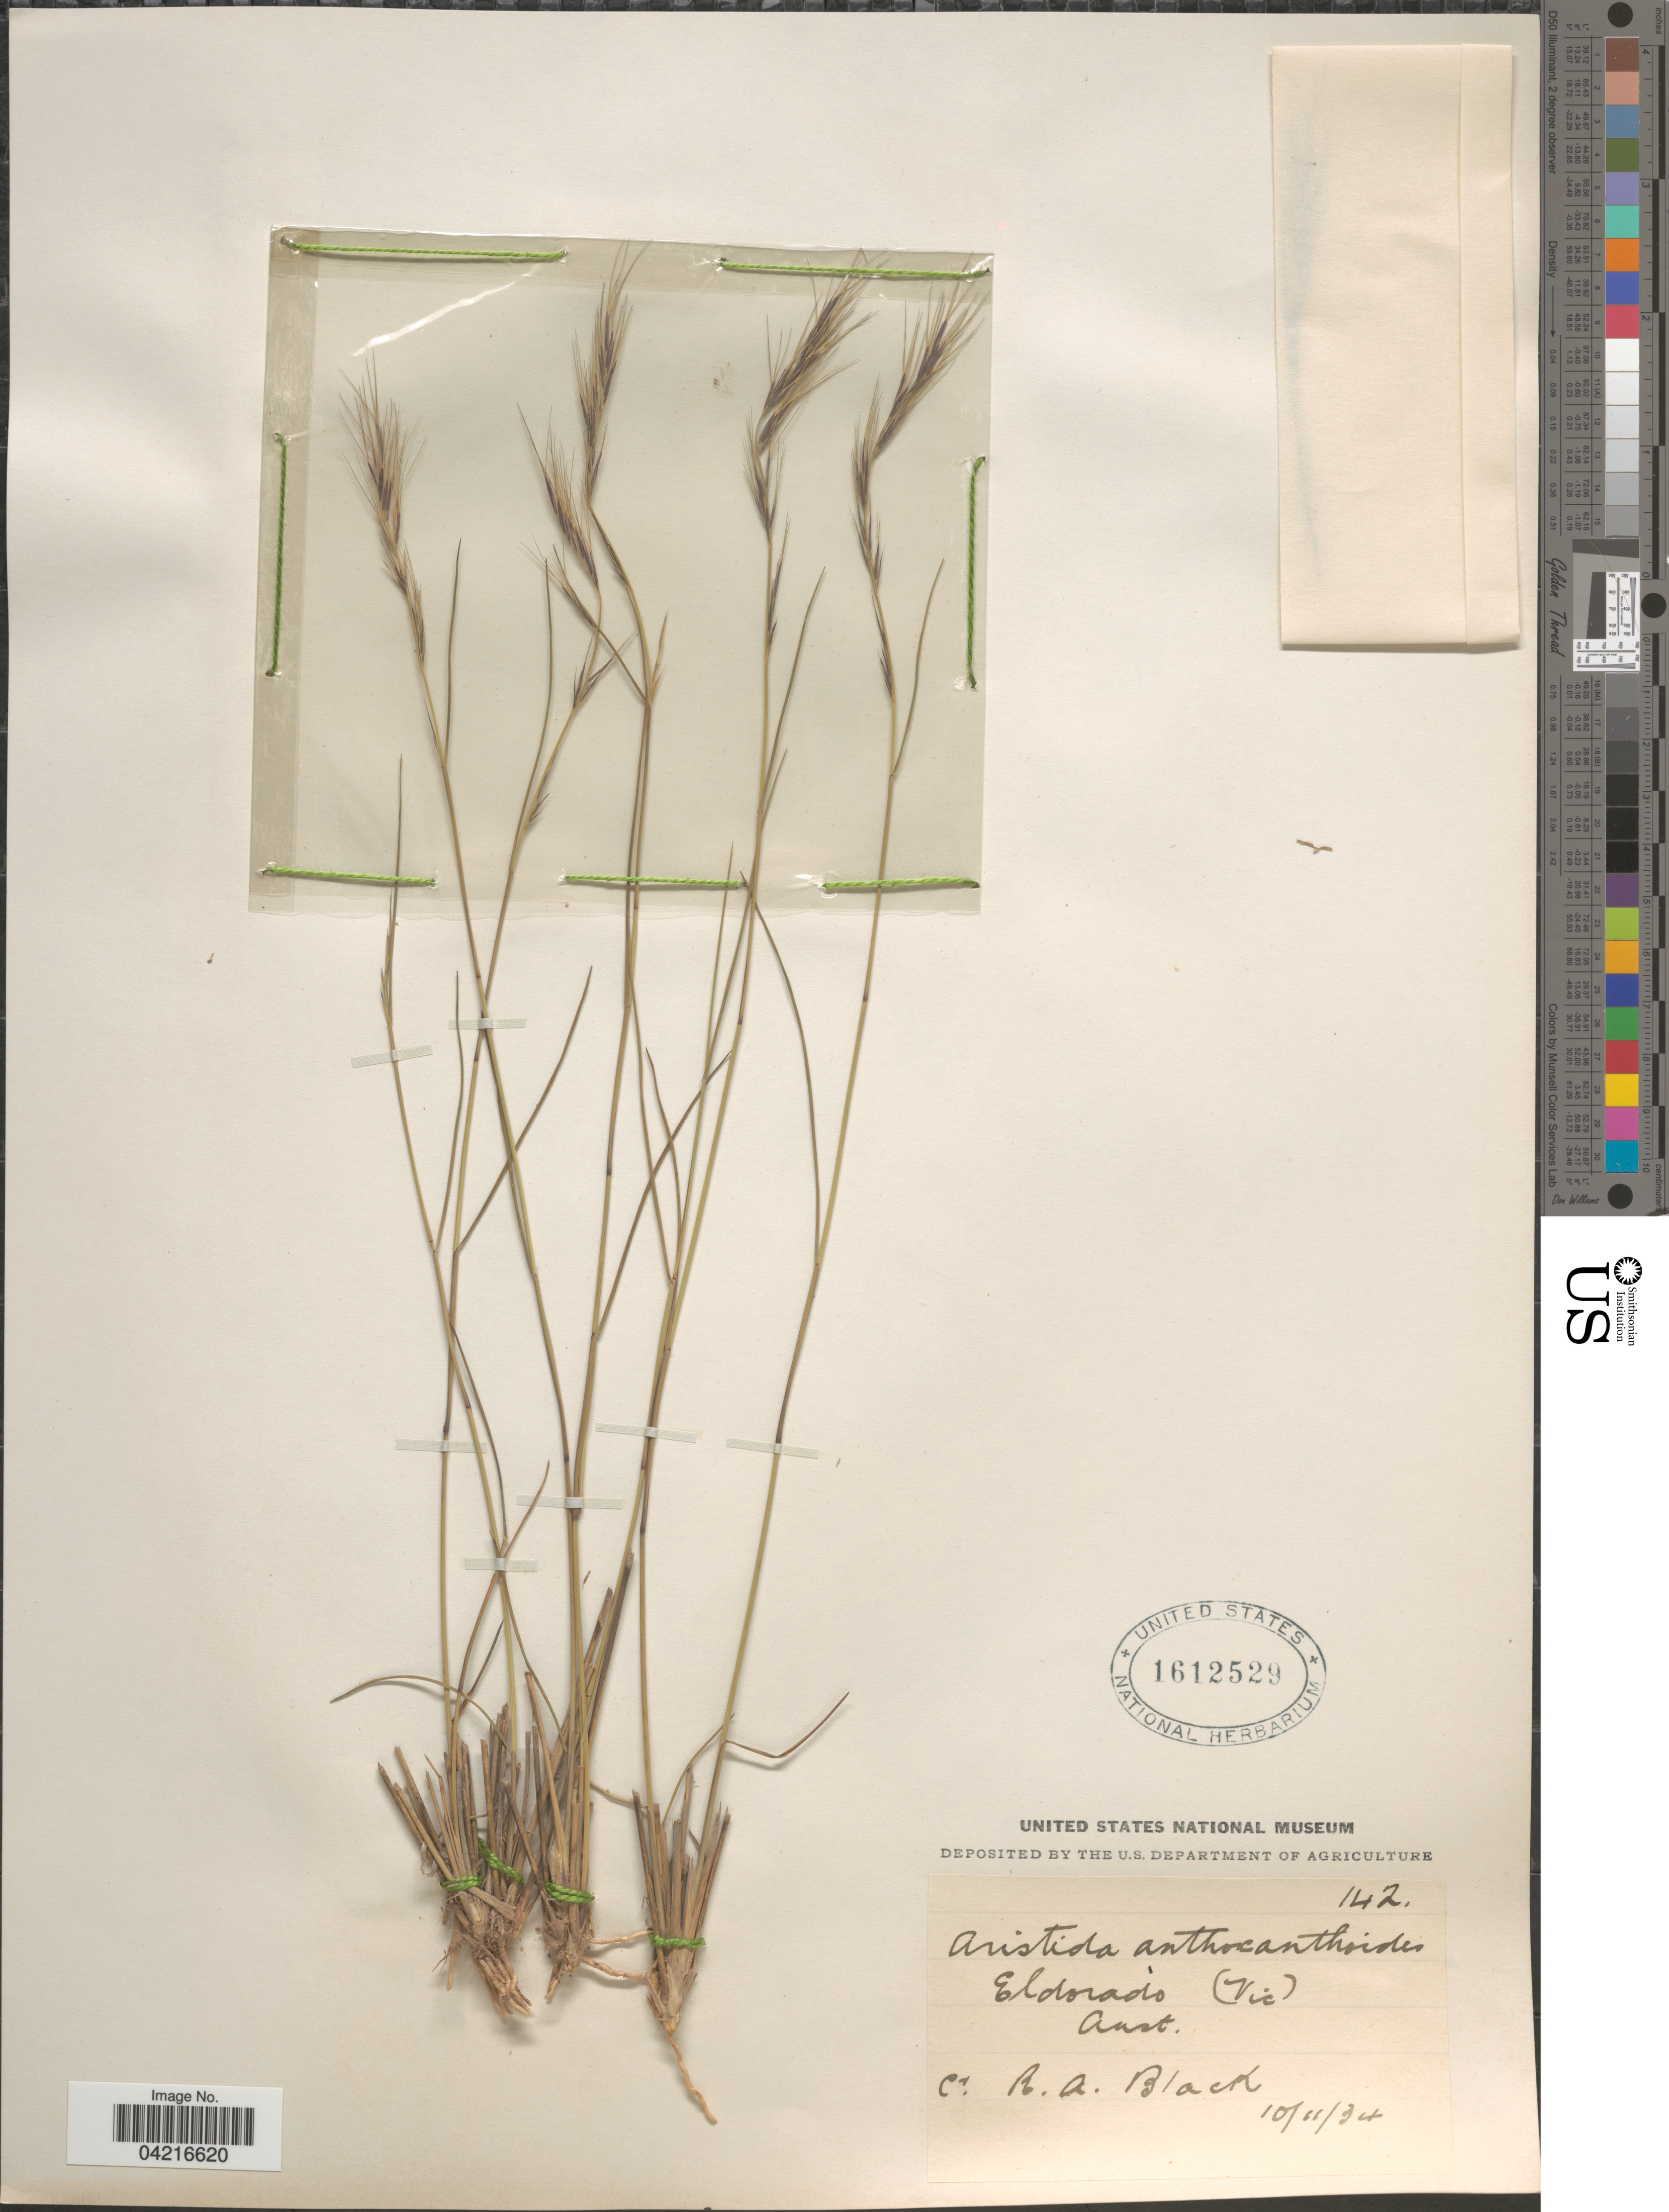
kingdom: Plantae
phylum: Tracheophyta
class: Liliopsida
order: Poales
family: Poaceae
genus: Aristida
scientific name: Aristida anthoxanthoides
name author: (Domin) Henr.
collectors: R. A. Black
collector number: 142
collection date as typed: Transcribed d/m/y: 10/11/34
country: Australia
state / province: Victoria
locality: Eldorado (Vic).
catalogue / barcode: US 1612529